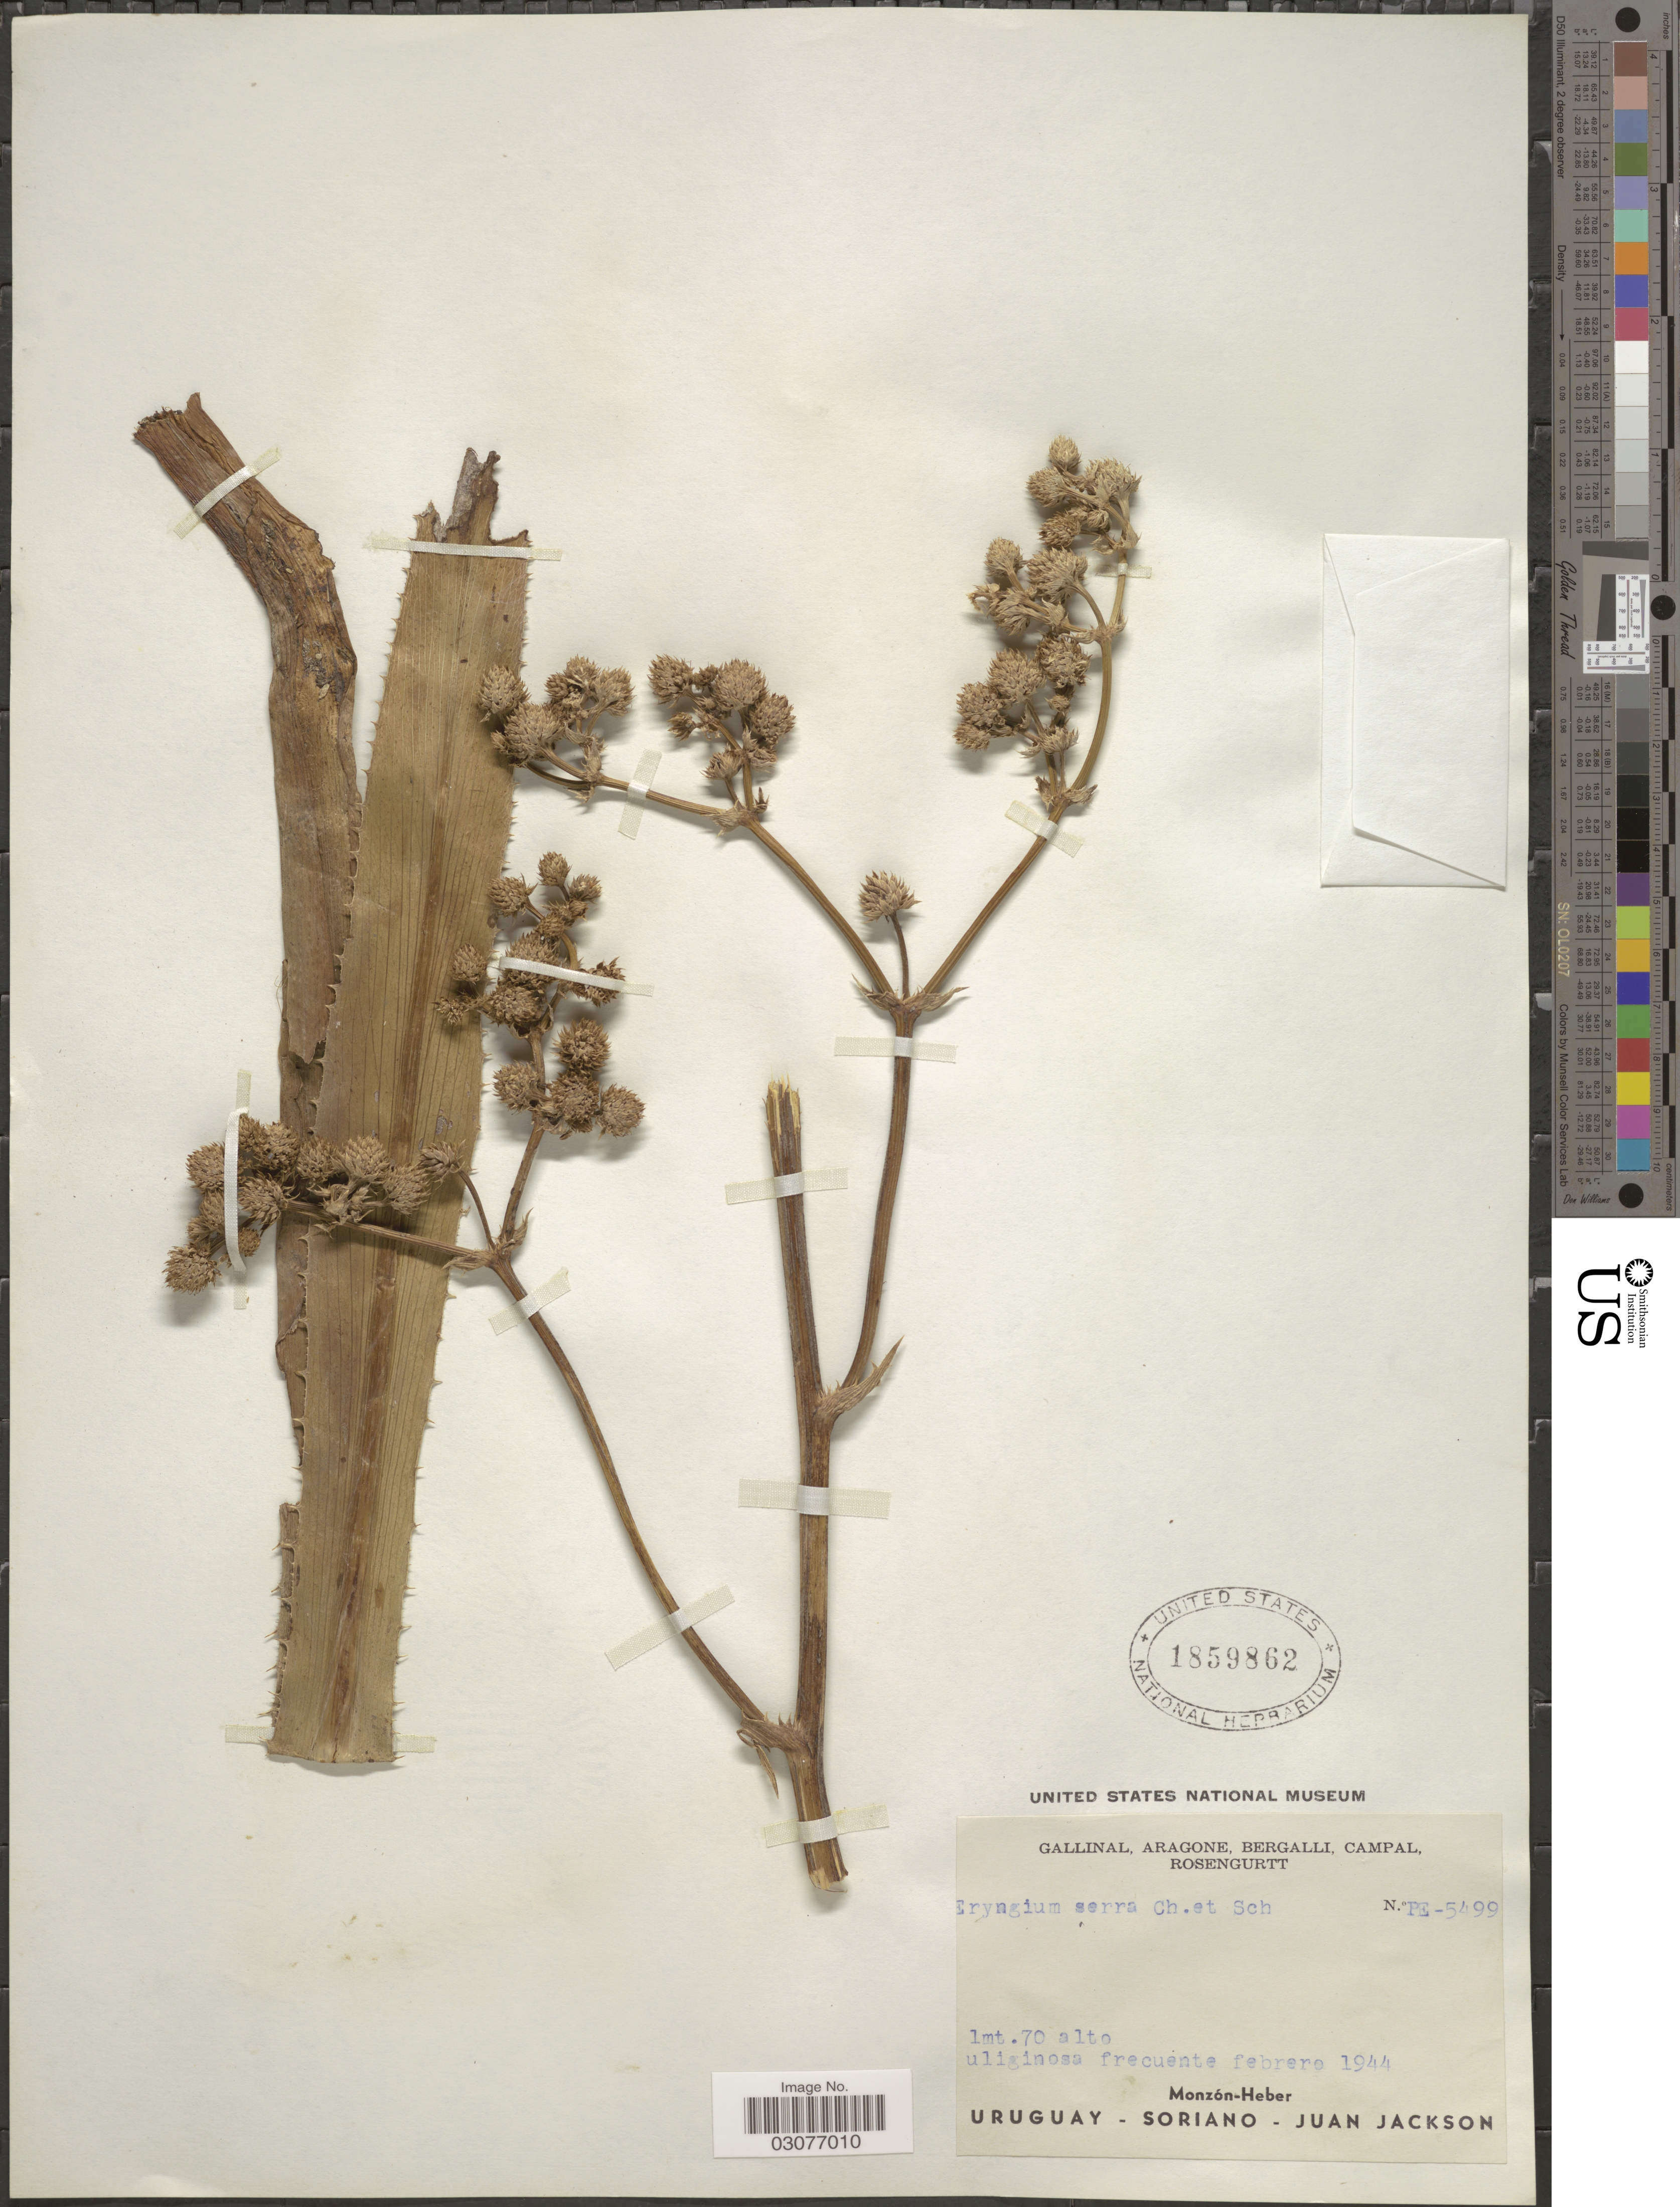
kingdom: Plantae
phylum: Tracheophyta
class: Magnoliopsida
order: Apiales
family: Apiaceae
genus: Eryngium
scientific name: Eryngium serra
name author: Cham. & Schltdl.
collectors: -. Gallinal, -- Aragone, -- Bergalli, -- Campal & Rosengurtt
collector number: PE-5499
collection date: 1944-02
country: Uruguay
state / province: Soriano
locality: Monzón-Heber [unsure placement] Juan Jackson.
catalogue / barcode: US 1859862